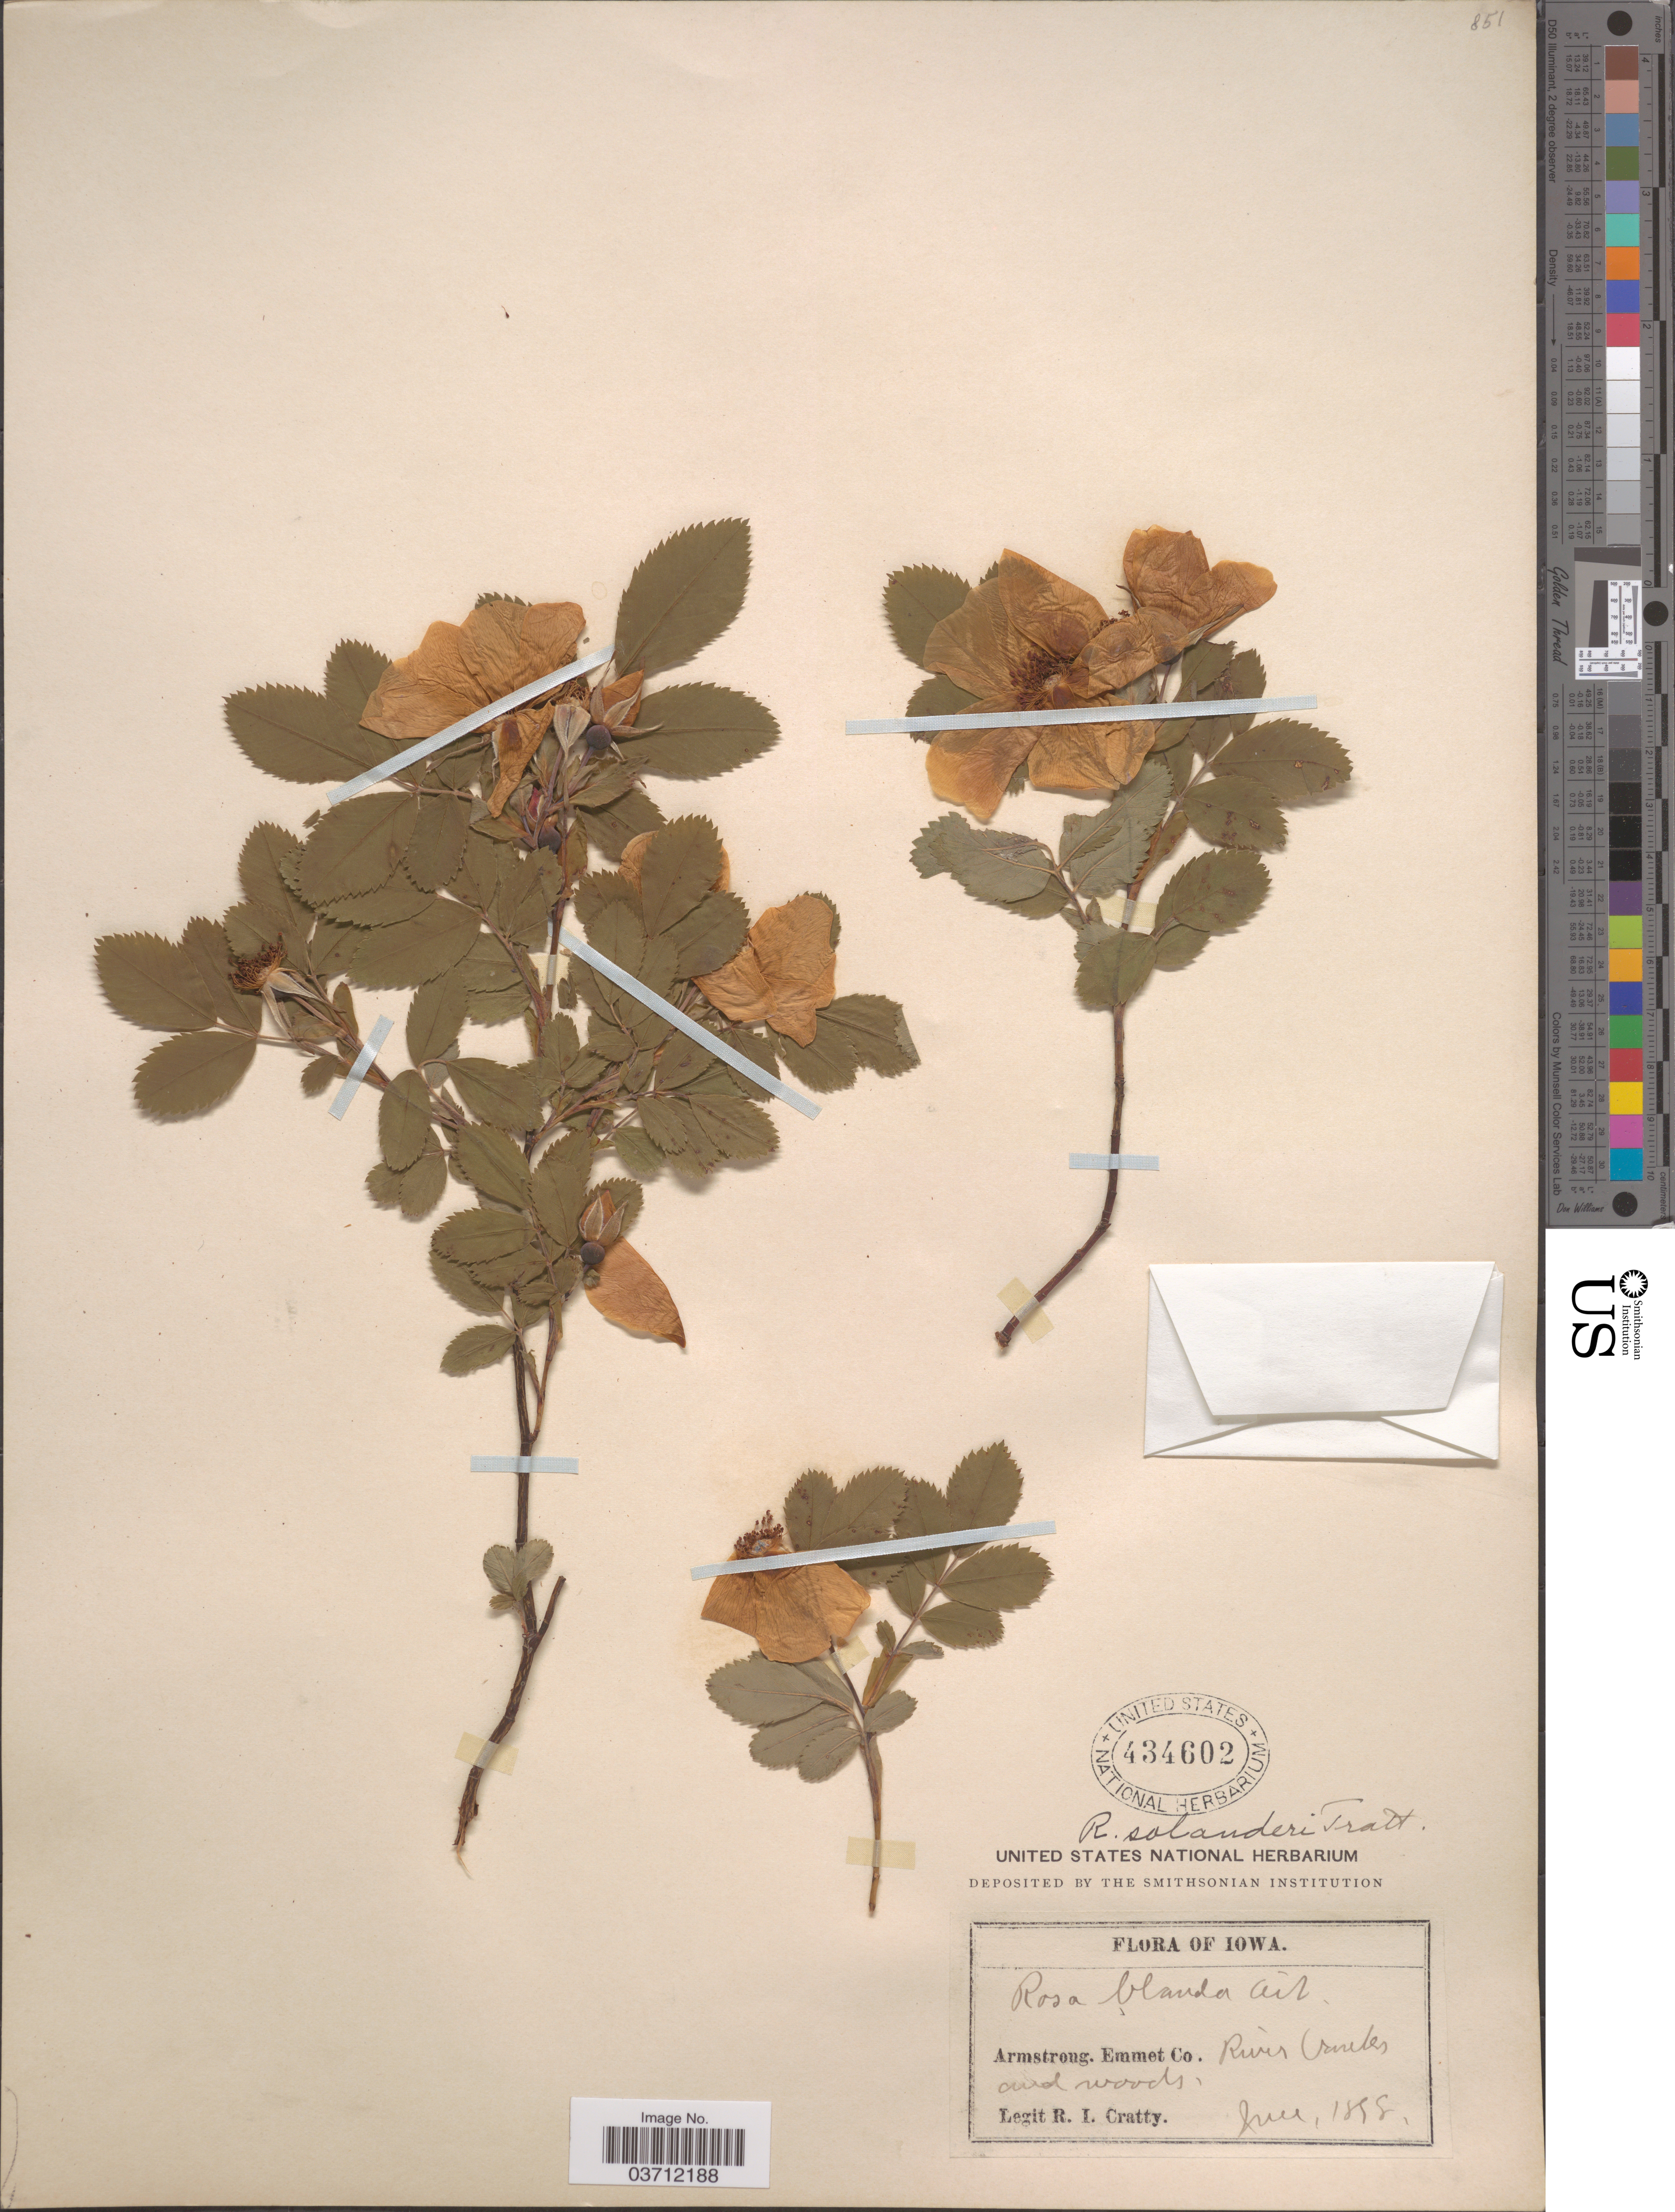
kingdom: Plantae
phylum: Tracheophyta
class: Magnoliopsida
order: Rosales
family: Rosaceae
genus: Rosa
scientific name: Rosa solandrii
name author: Tratt.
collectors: R. Cratty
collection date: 1899-06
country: United States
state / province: Iowa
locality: Armstrong, Emmet Co. River banks and woods.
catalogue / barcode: US 434602